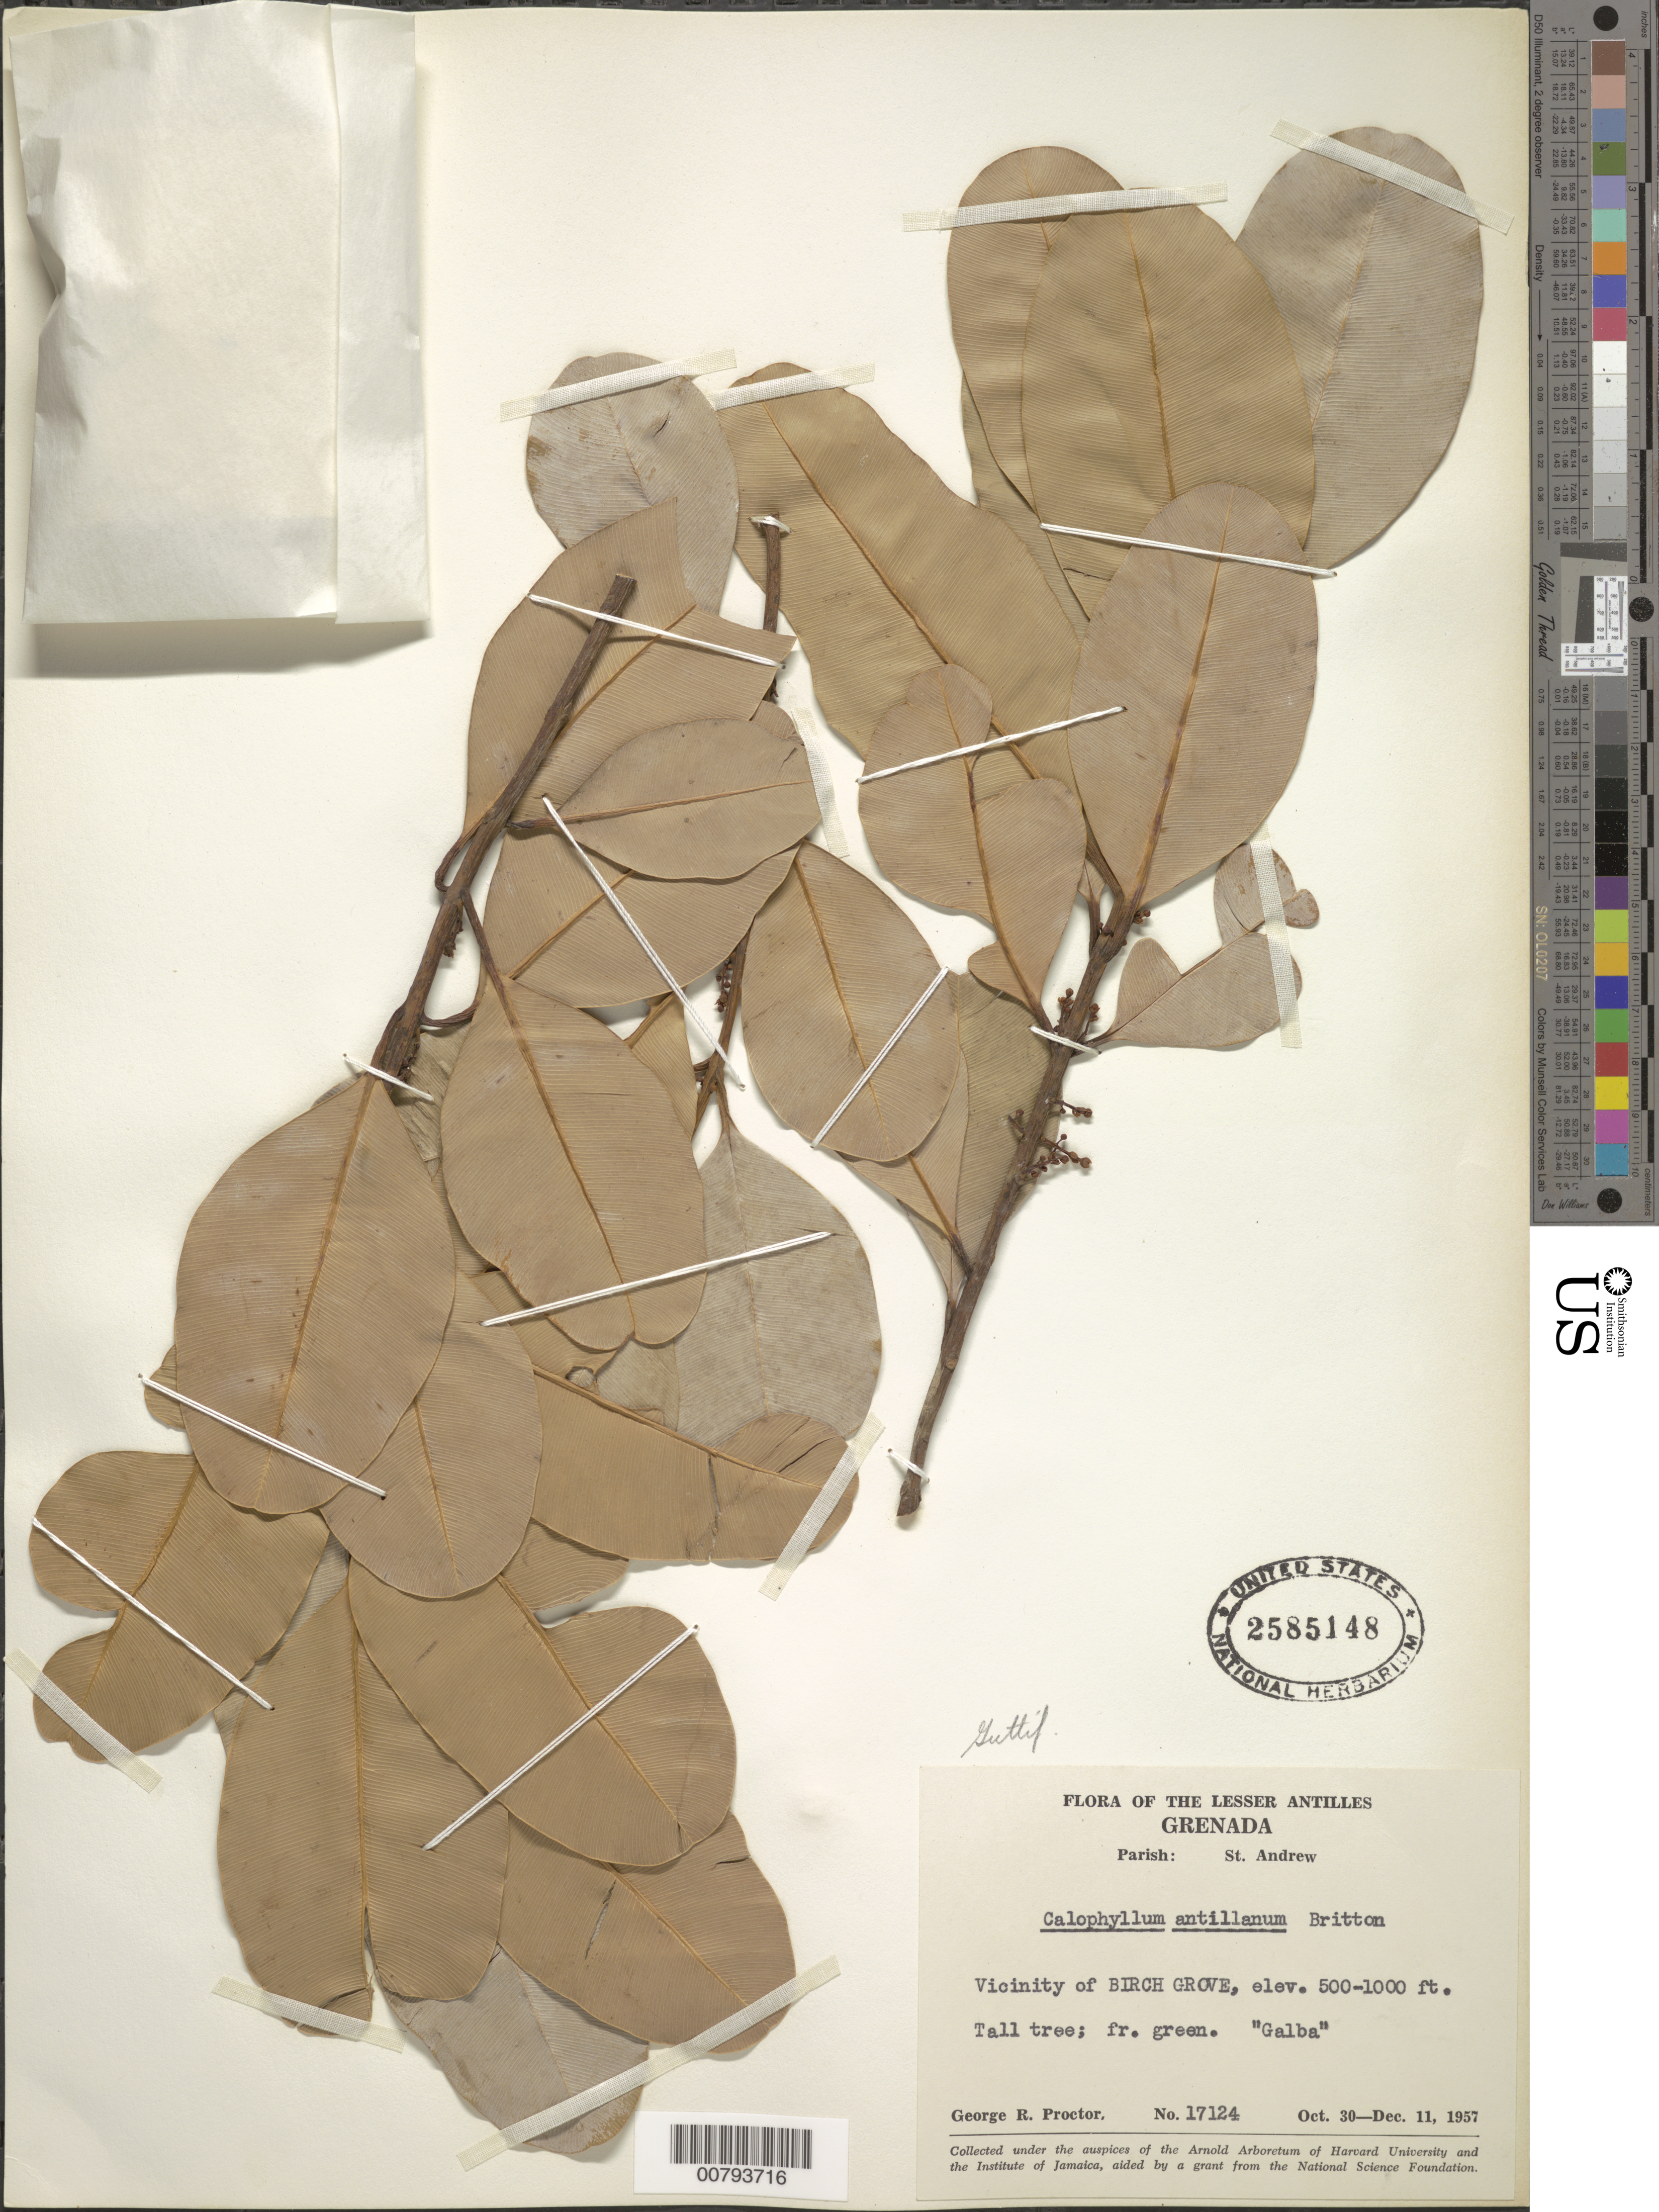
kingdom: Plantae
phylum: Tracheophyta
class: Magnoliopsida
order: Malpighiales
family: Calophyllaceae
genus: Calophyllum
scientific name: Calophyllum calaba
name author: L.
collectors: G. R. Proctor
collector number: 17124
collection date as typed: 30 Oct 1957 to 11 Dec 1957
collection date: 1957-10-30/1957-12-11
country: Grenada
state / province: Saint Andrew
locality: Vicinity of Birch Grove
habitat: Birch grove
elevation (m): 152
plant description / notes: Common name: Galba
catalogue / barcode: US 2585148